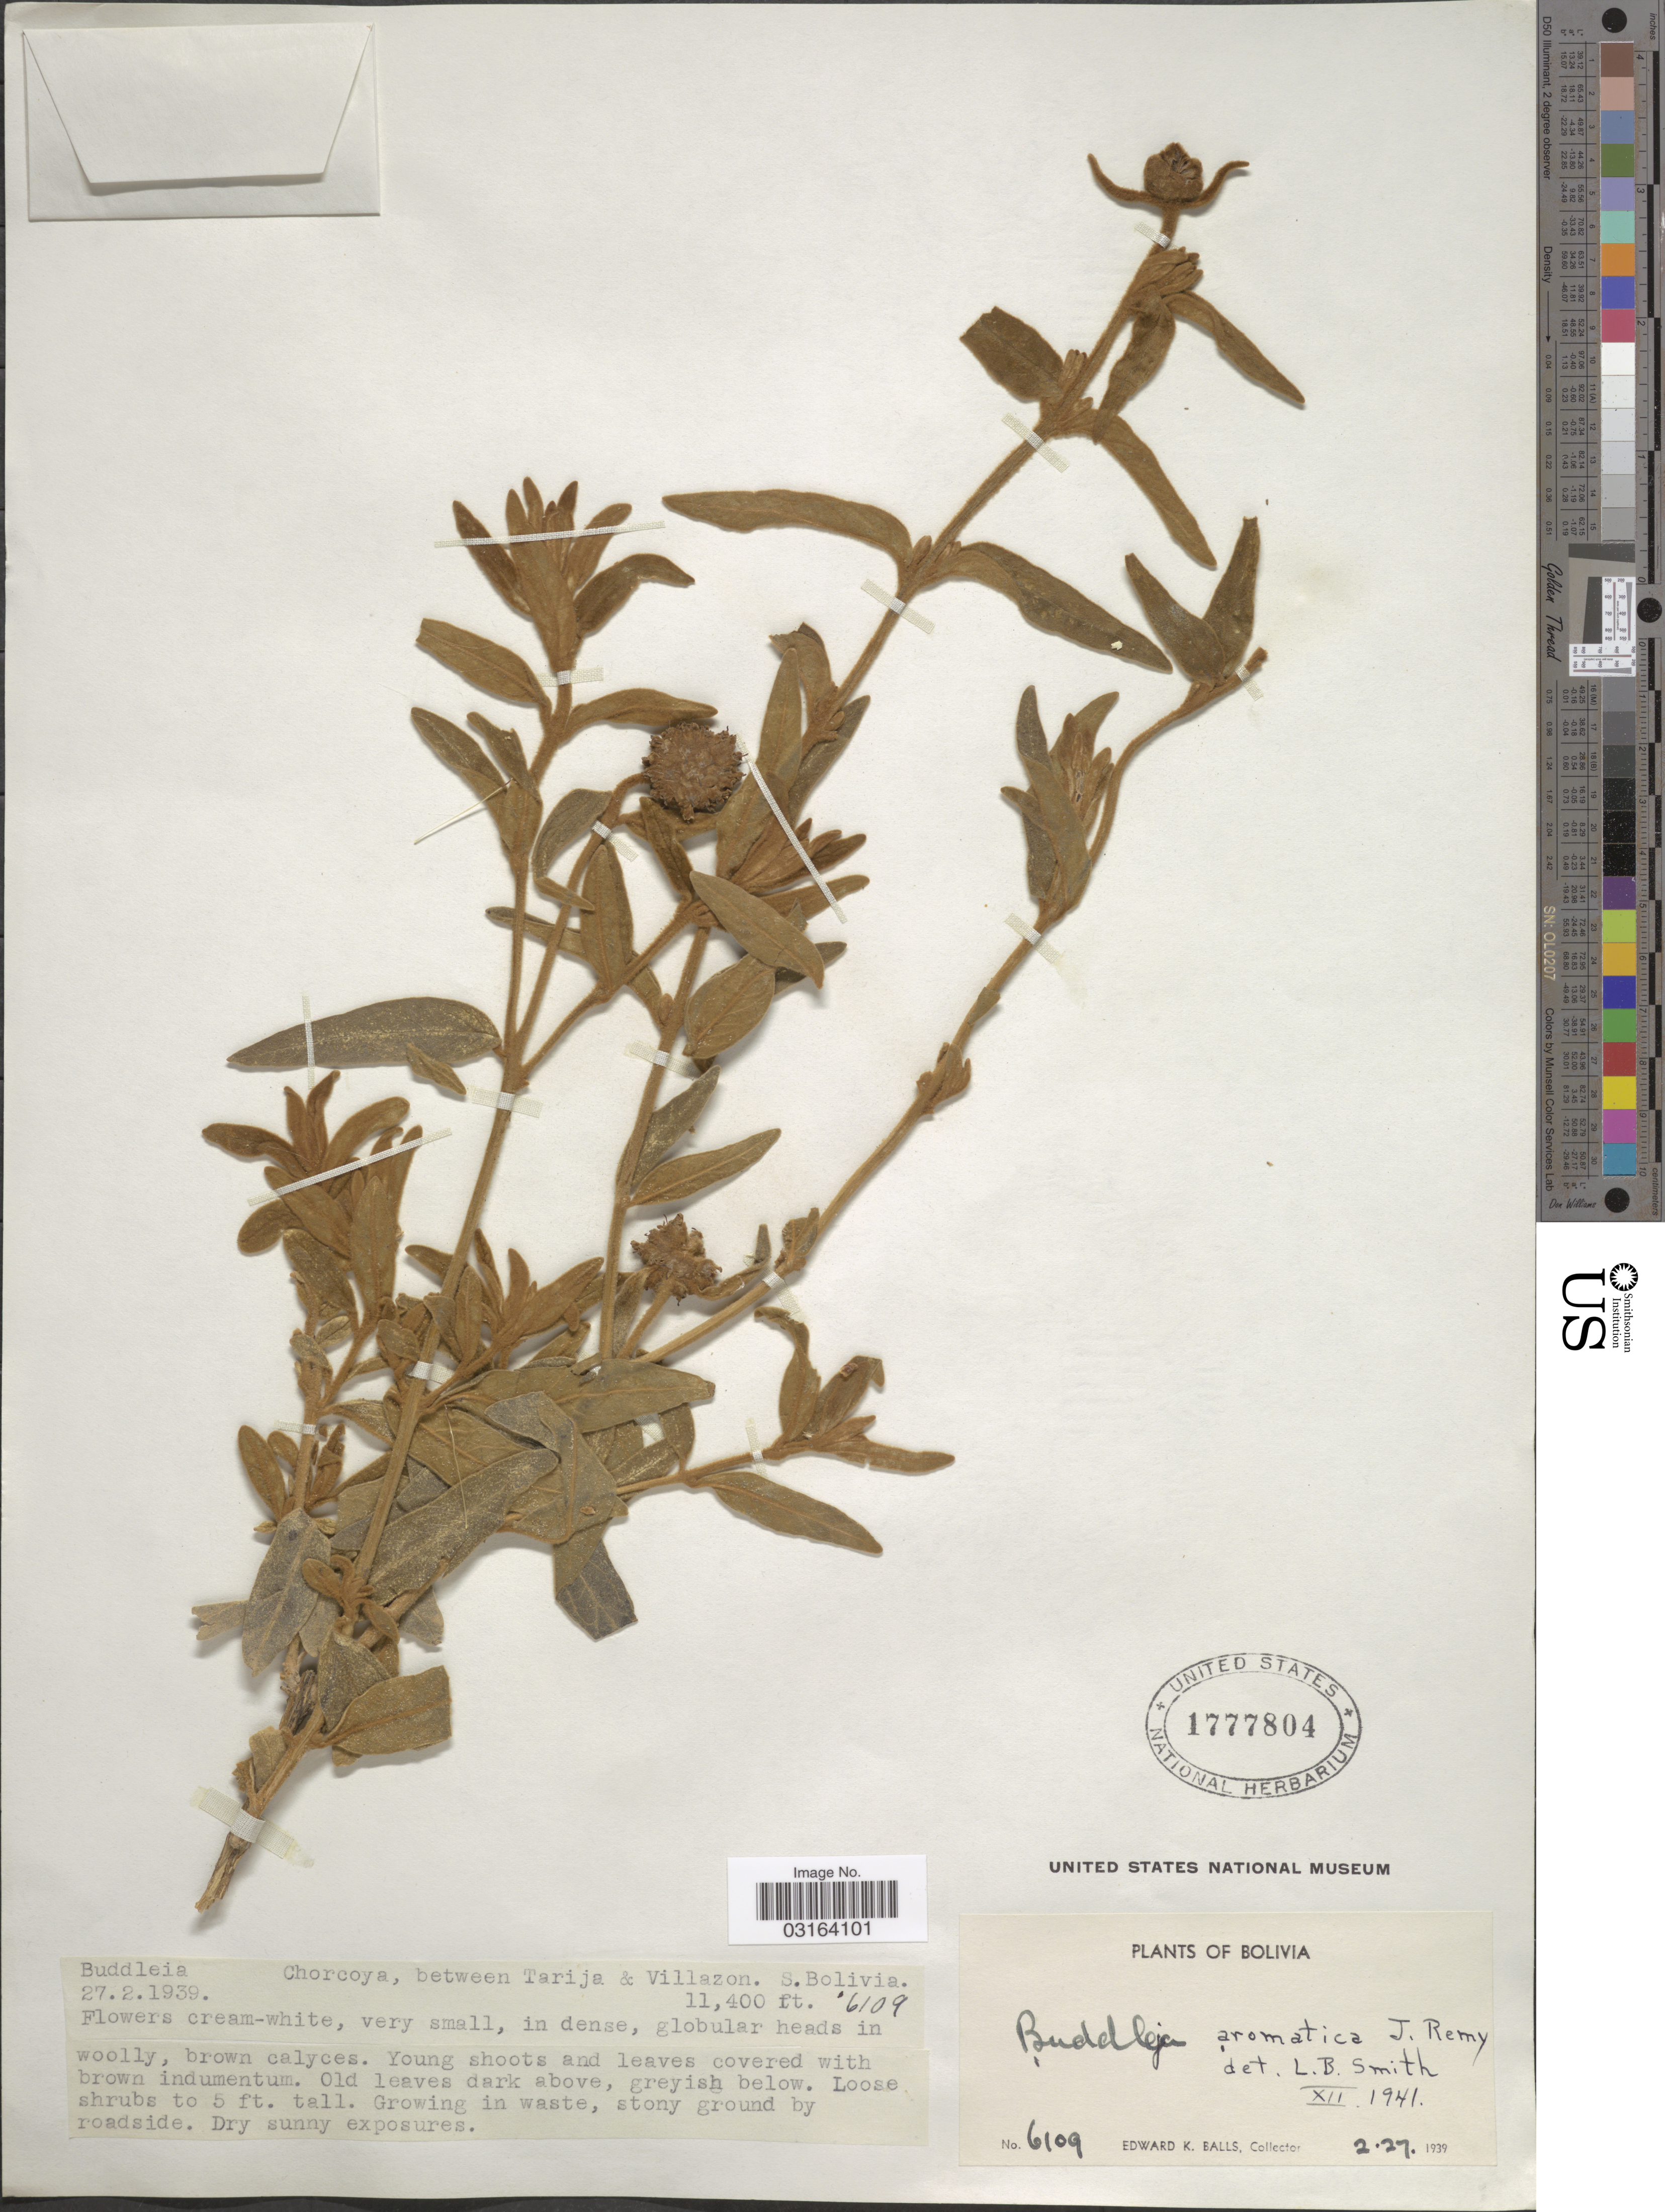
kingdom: Plantae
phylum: Tracheophyta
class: Magnoliopsida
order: Lamiales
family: Scrophulariaceae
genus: Buddleja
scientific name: Buddleja aromatica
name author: Remy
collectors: E. K. Balls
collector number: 6109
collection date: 1939-02-27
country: Bolivia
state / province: Tarija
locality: Chorcoya, between Tarija & Villazon. S. Bolivia.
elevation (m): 3475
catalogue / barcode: US 1777804